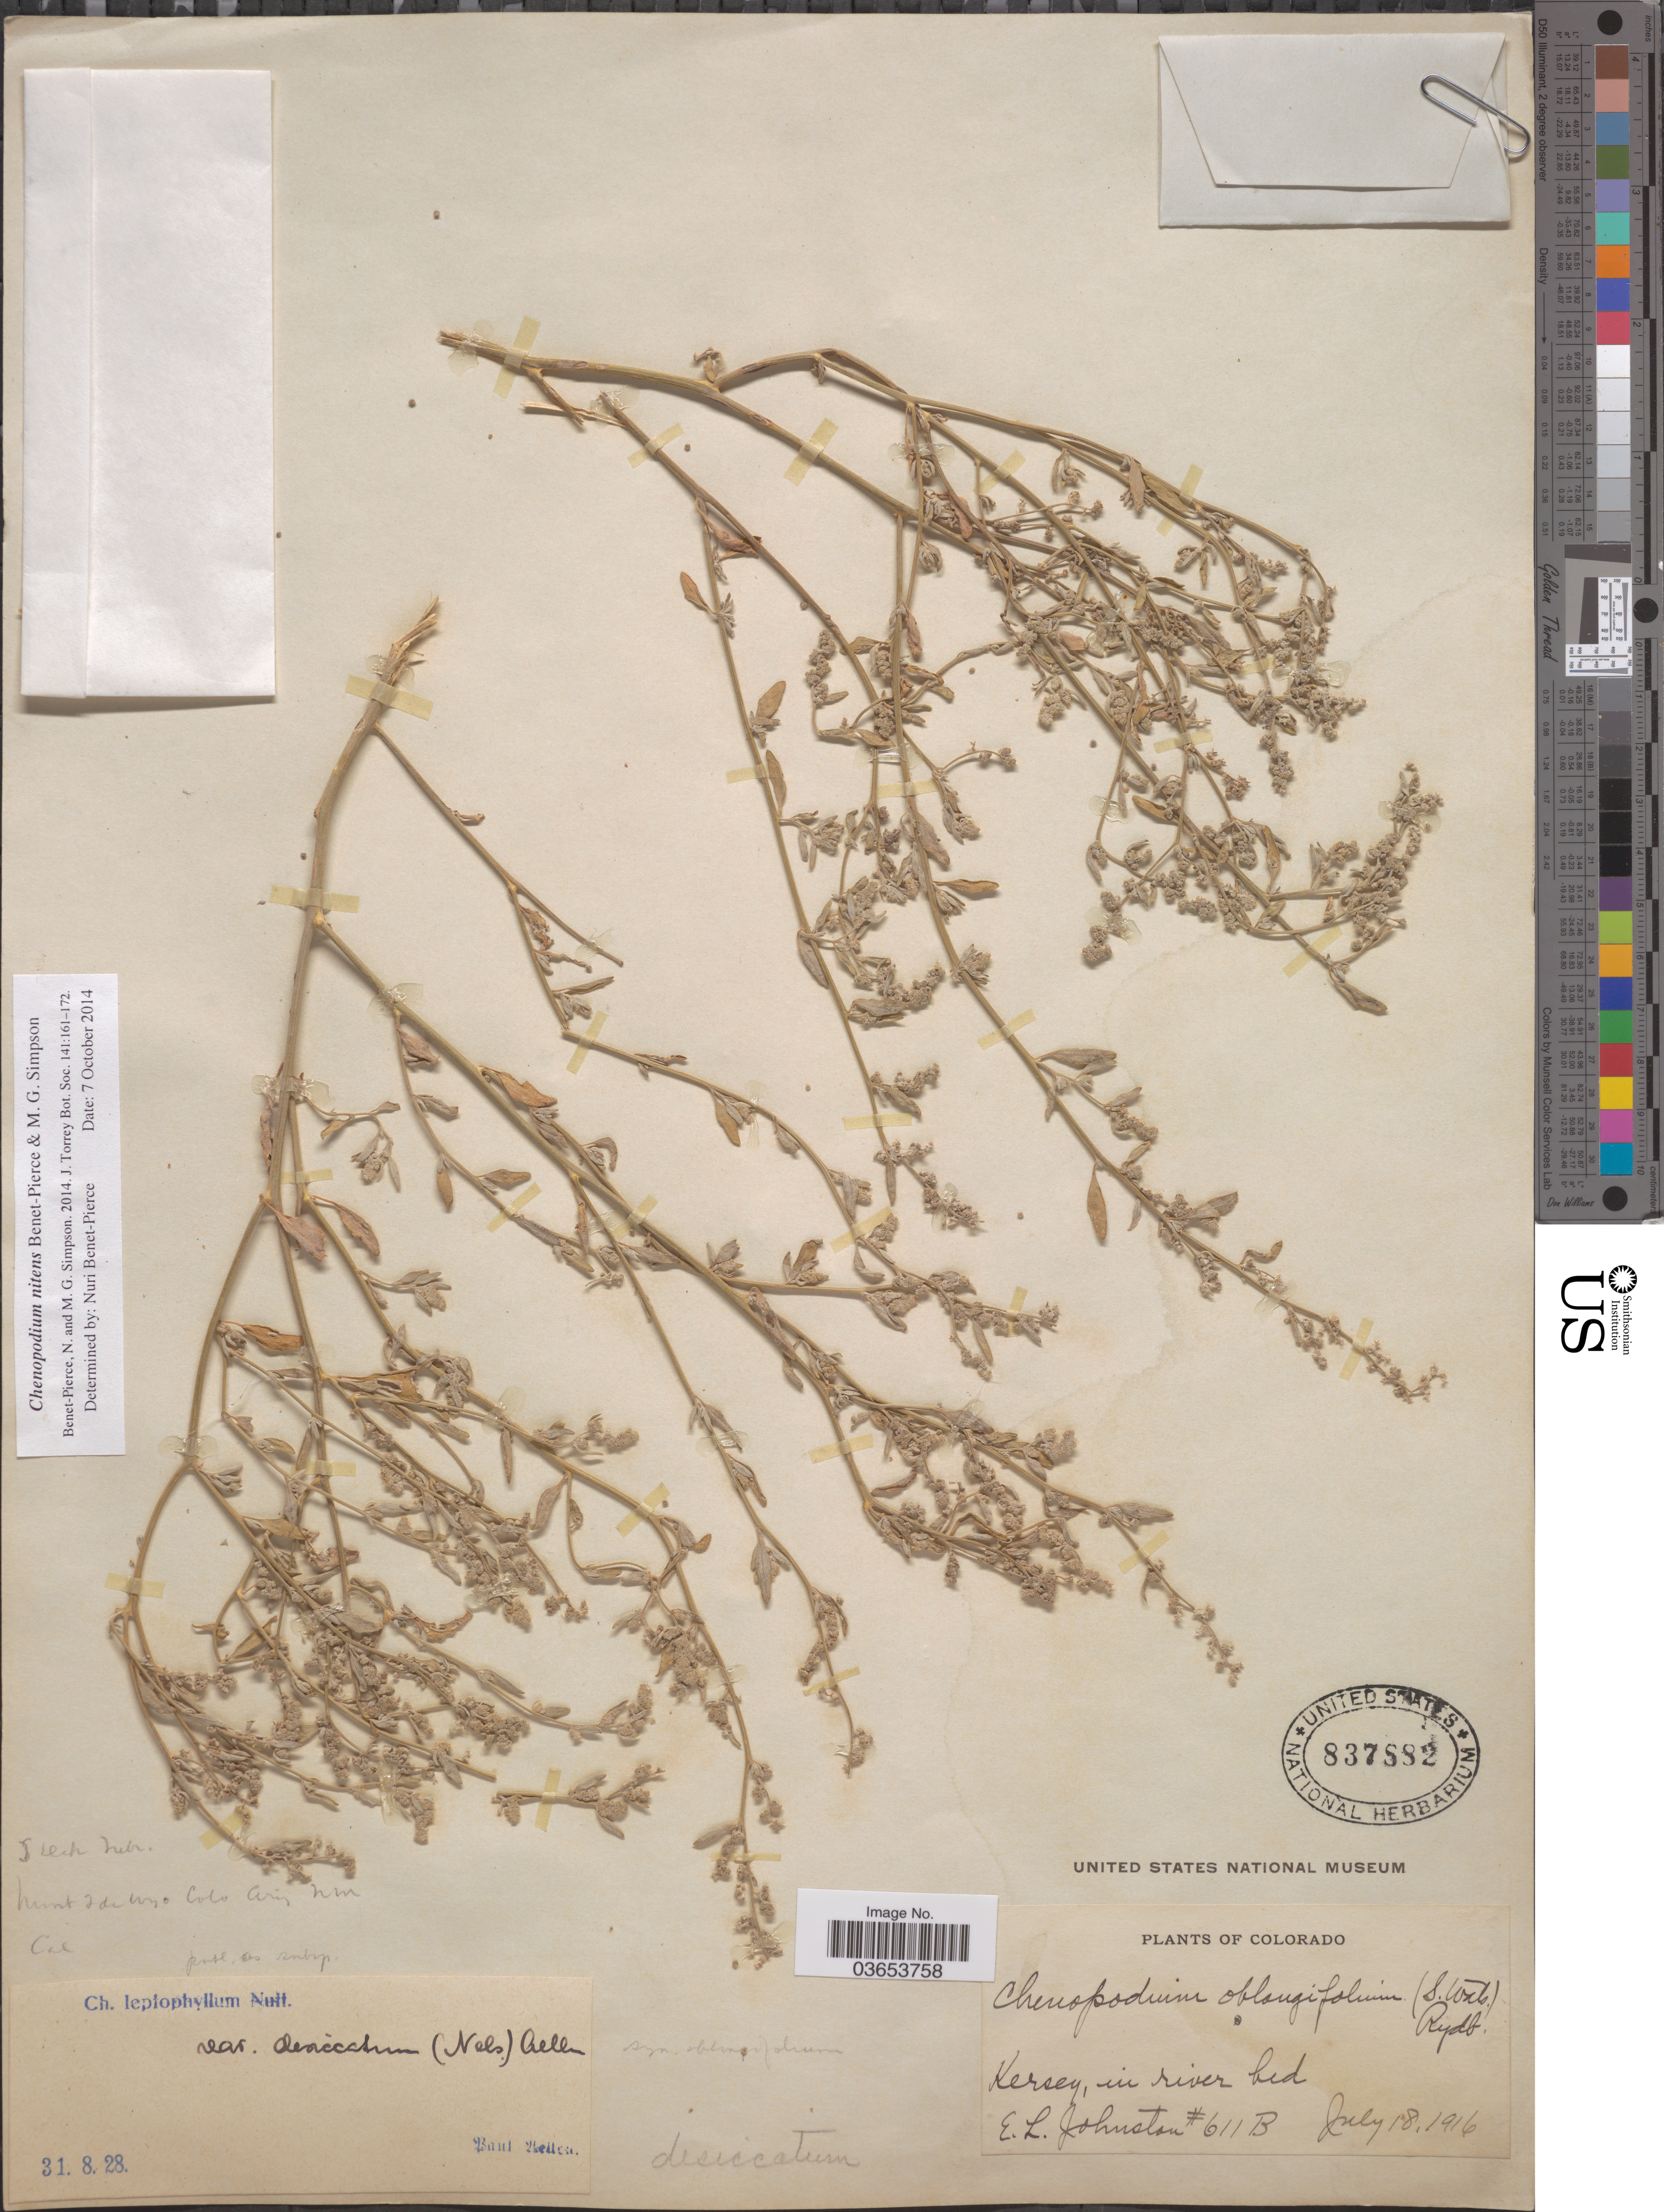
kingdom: Plantae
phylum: Tracheophyta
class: Magnoliopsida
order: Caryophyllales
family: Amaranthaceae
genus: Chenopodium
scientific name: Chenopodium nitens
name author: Benet-Pierce & M.G. Simpson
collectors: E. L. Johnston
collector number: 611B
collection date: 1916-07-18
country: United States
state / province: Colorado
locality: Kersey, in river bed.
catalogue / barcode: US 837882